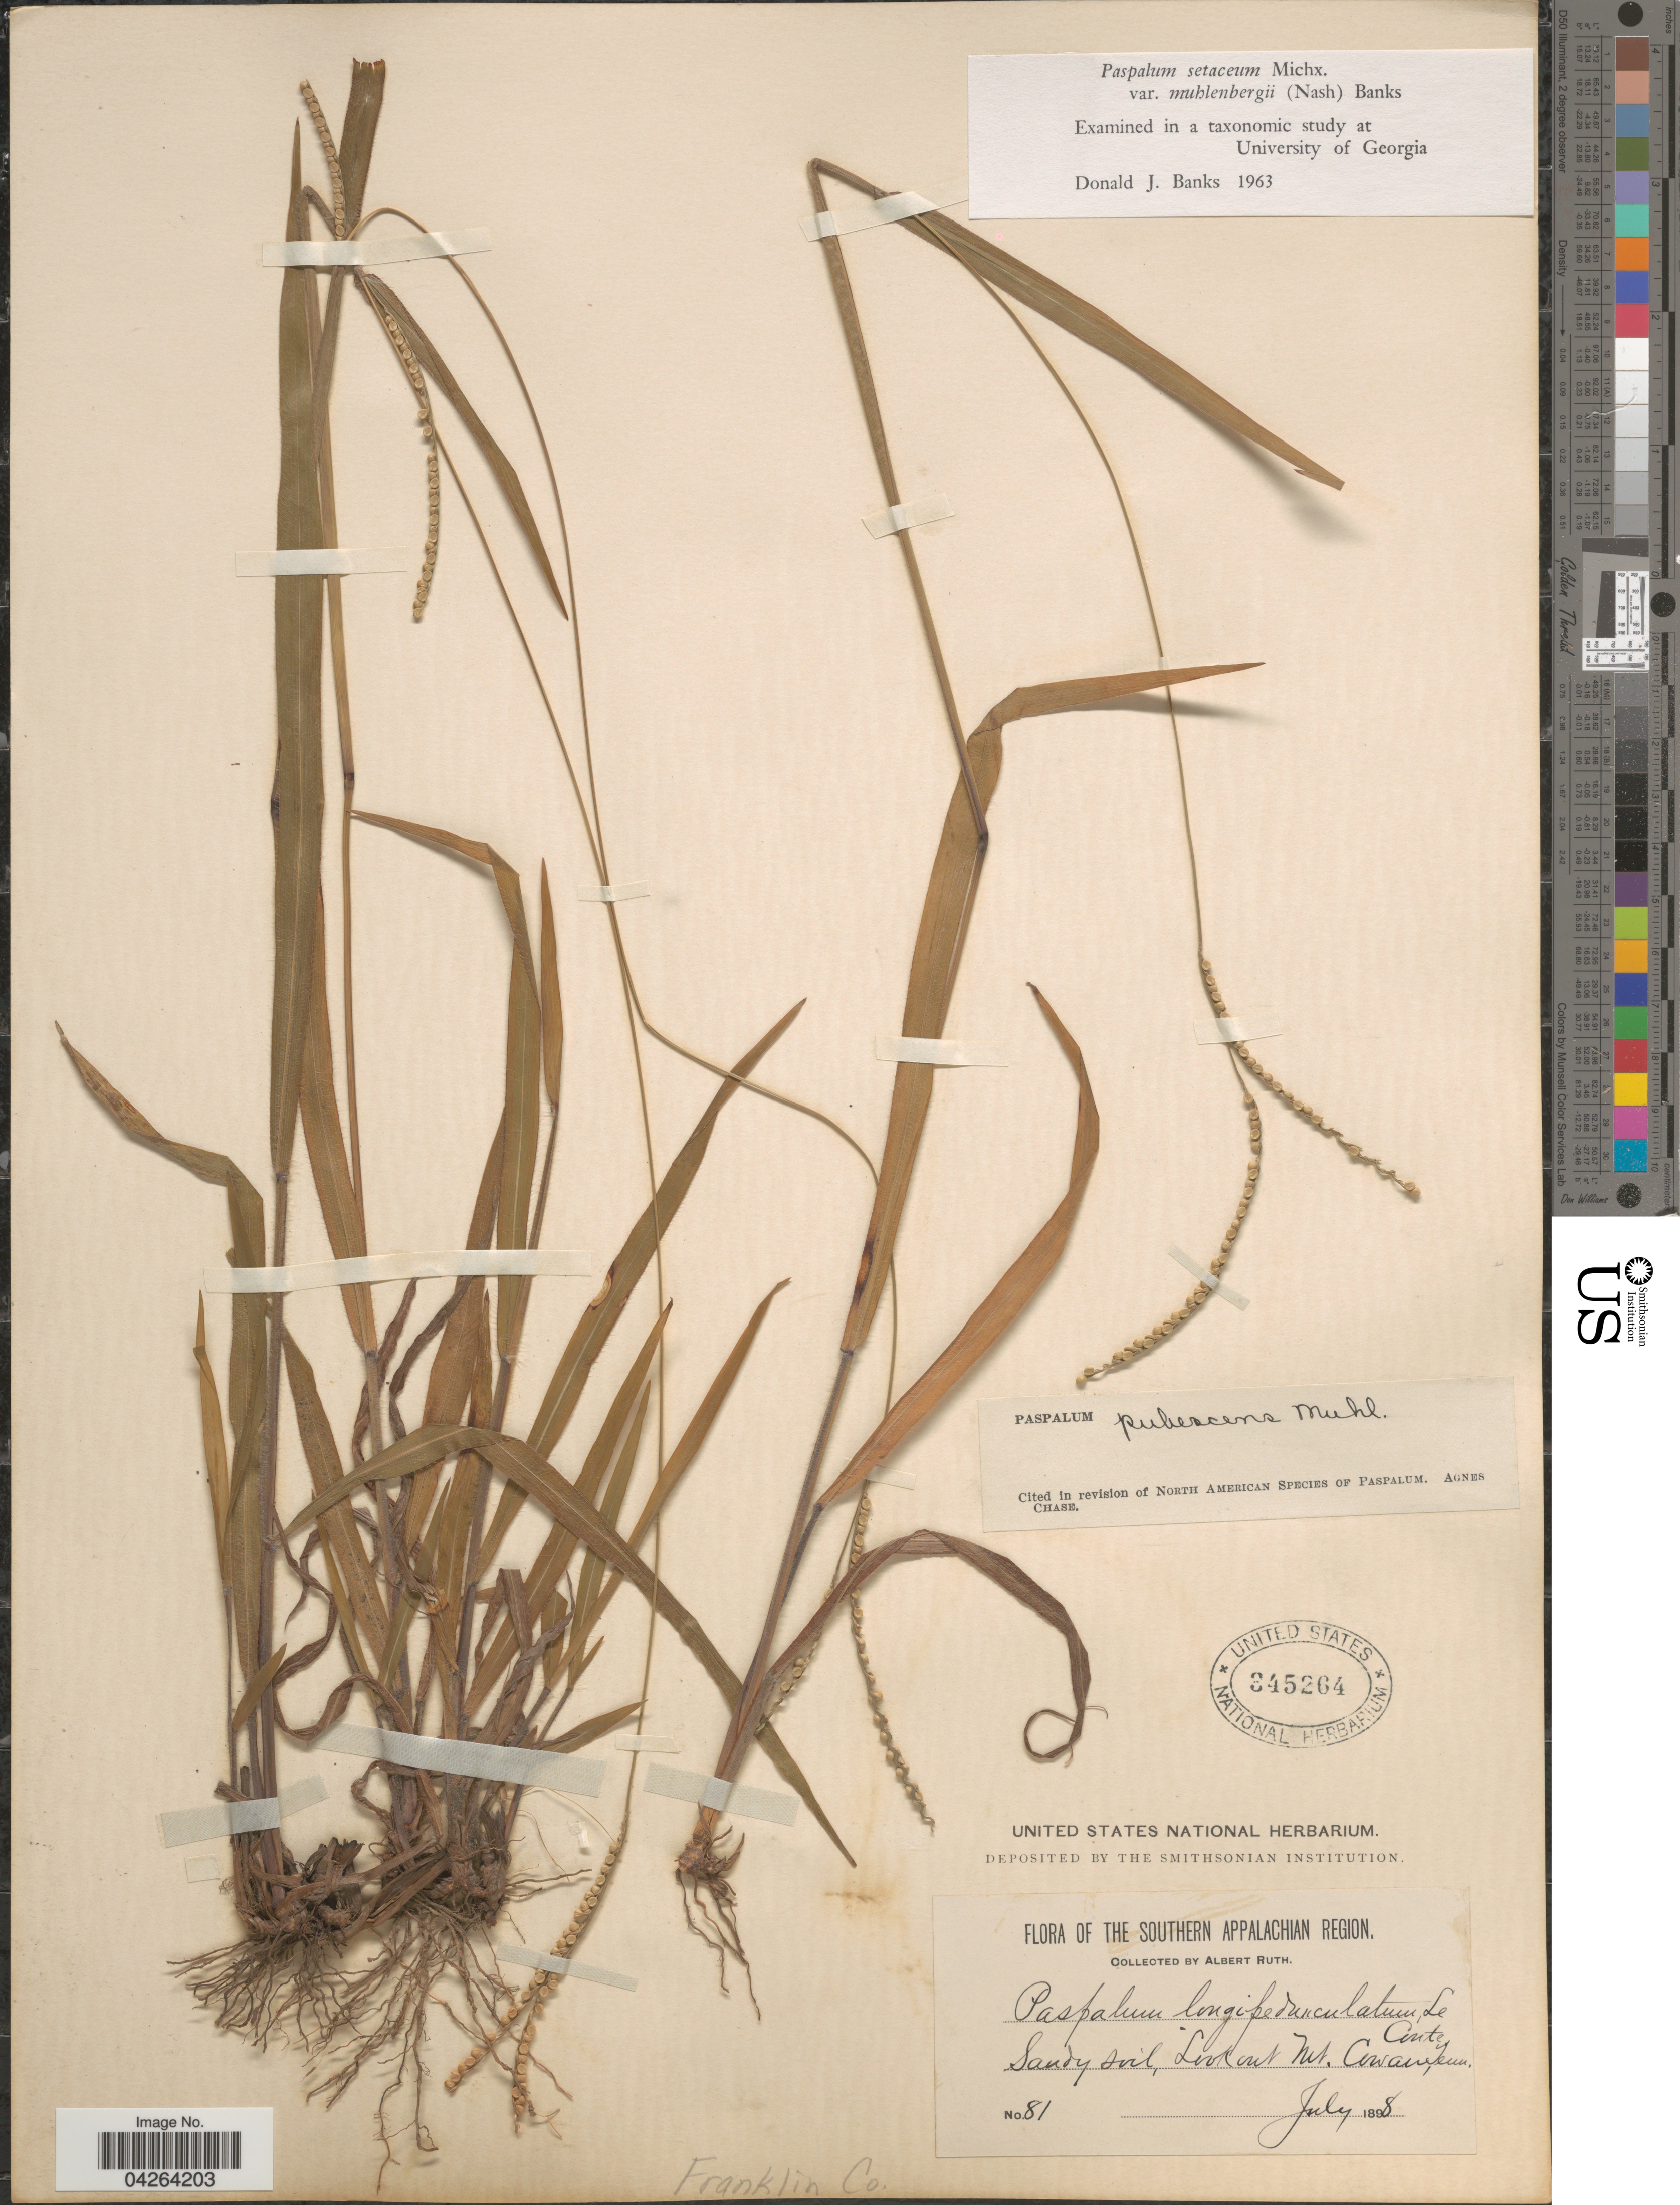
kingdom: Plantae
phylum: Tracheophyta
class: Liliopsida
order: Poales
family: Poaceae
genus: Paspalum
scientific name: Paspalum setaceum var. muhlenbergii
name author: (Nash) D.J. Banks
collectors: A. Ruth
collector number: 81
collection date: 1898-07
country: United States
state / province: Tennessee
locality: The Southern Appalachian Region. Sandy soil, Lookout Mt. Cowane.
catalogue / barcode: US 345264